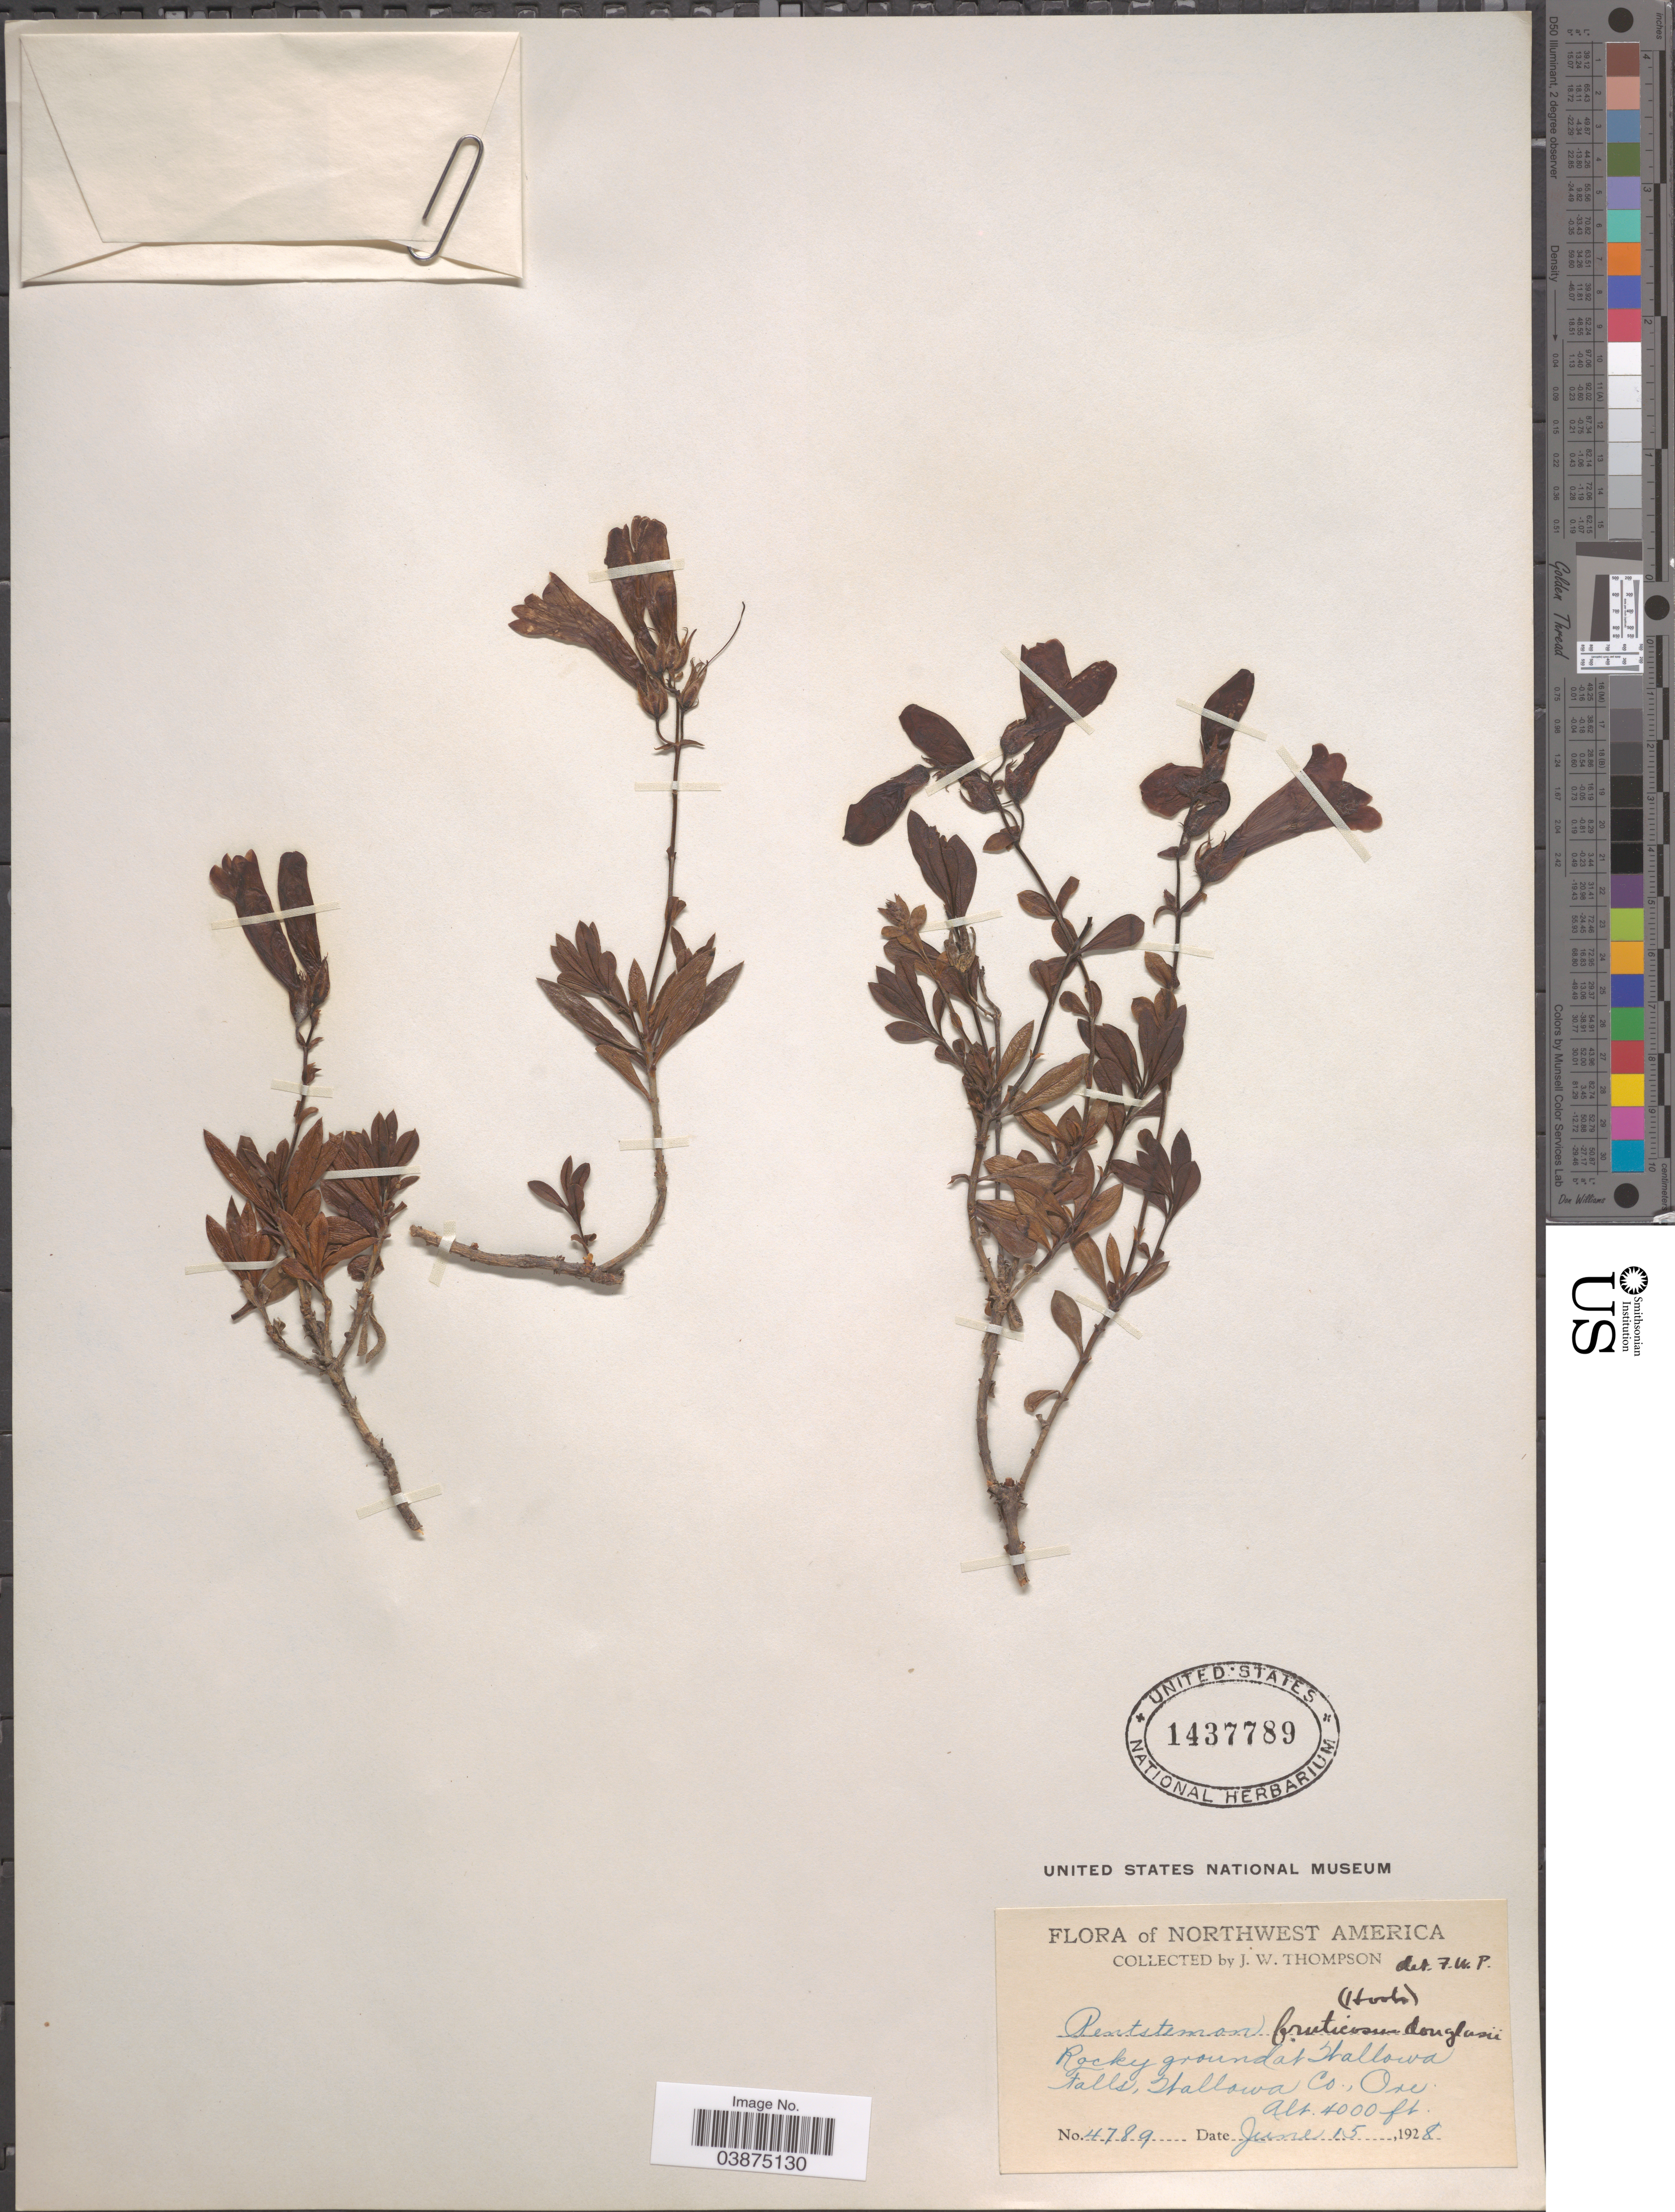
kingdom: Plantae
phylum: Tracheophyta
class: Magnoliopsida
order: Lamiales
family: Plantaginaceae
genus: Penstemon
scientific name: Penstemon fruticosus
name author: (Pursh) Greene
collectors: J. Thompson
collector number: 4789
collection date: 1928-06-15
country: United States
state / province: Oregon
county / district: Wallowa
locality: Northwest America. Wallowa Falls, Wallowa Co.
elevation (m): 1219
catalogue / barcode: US 1437789